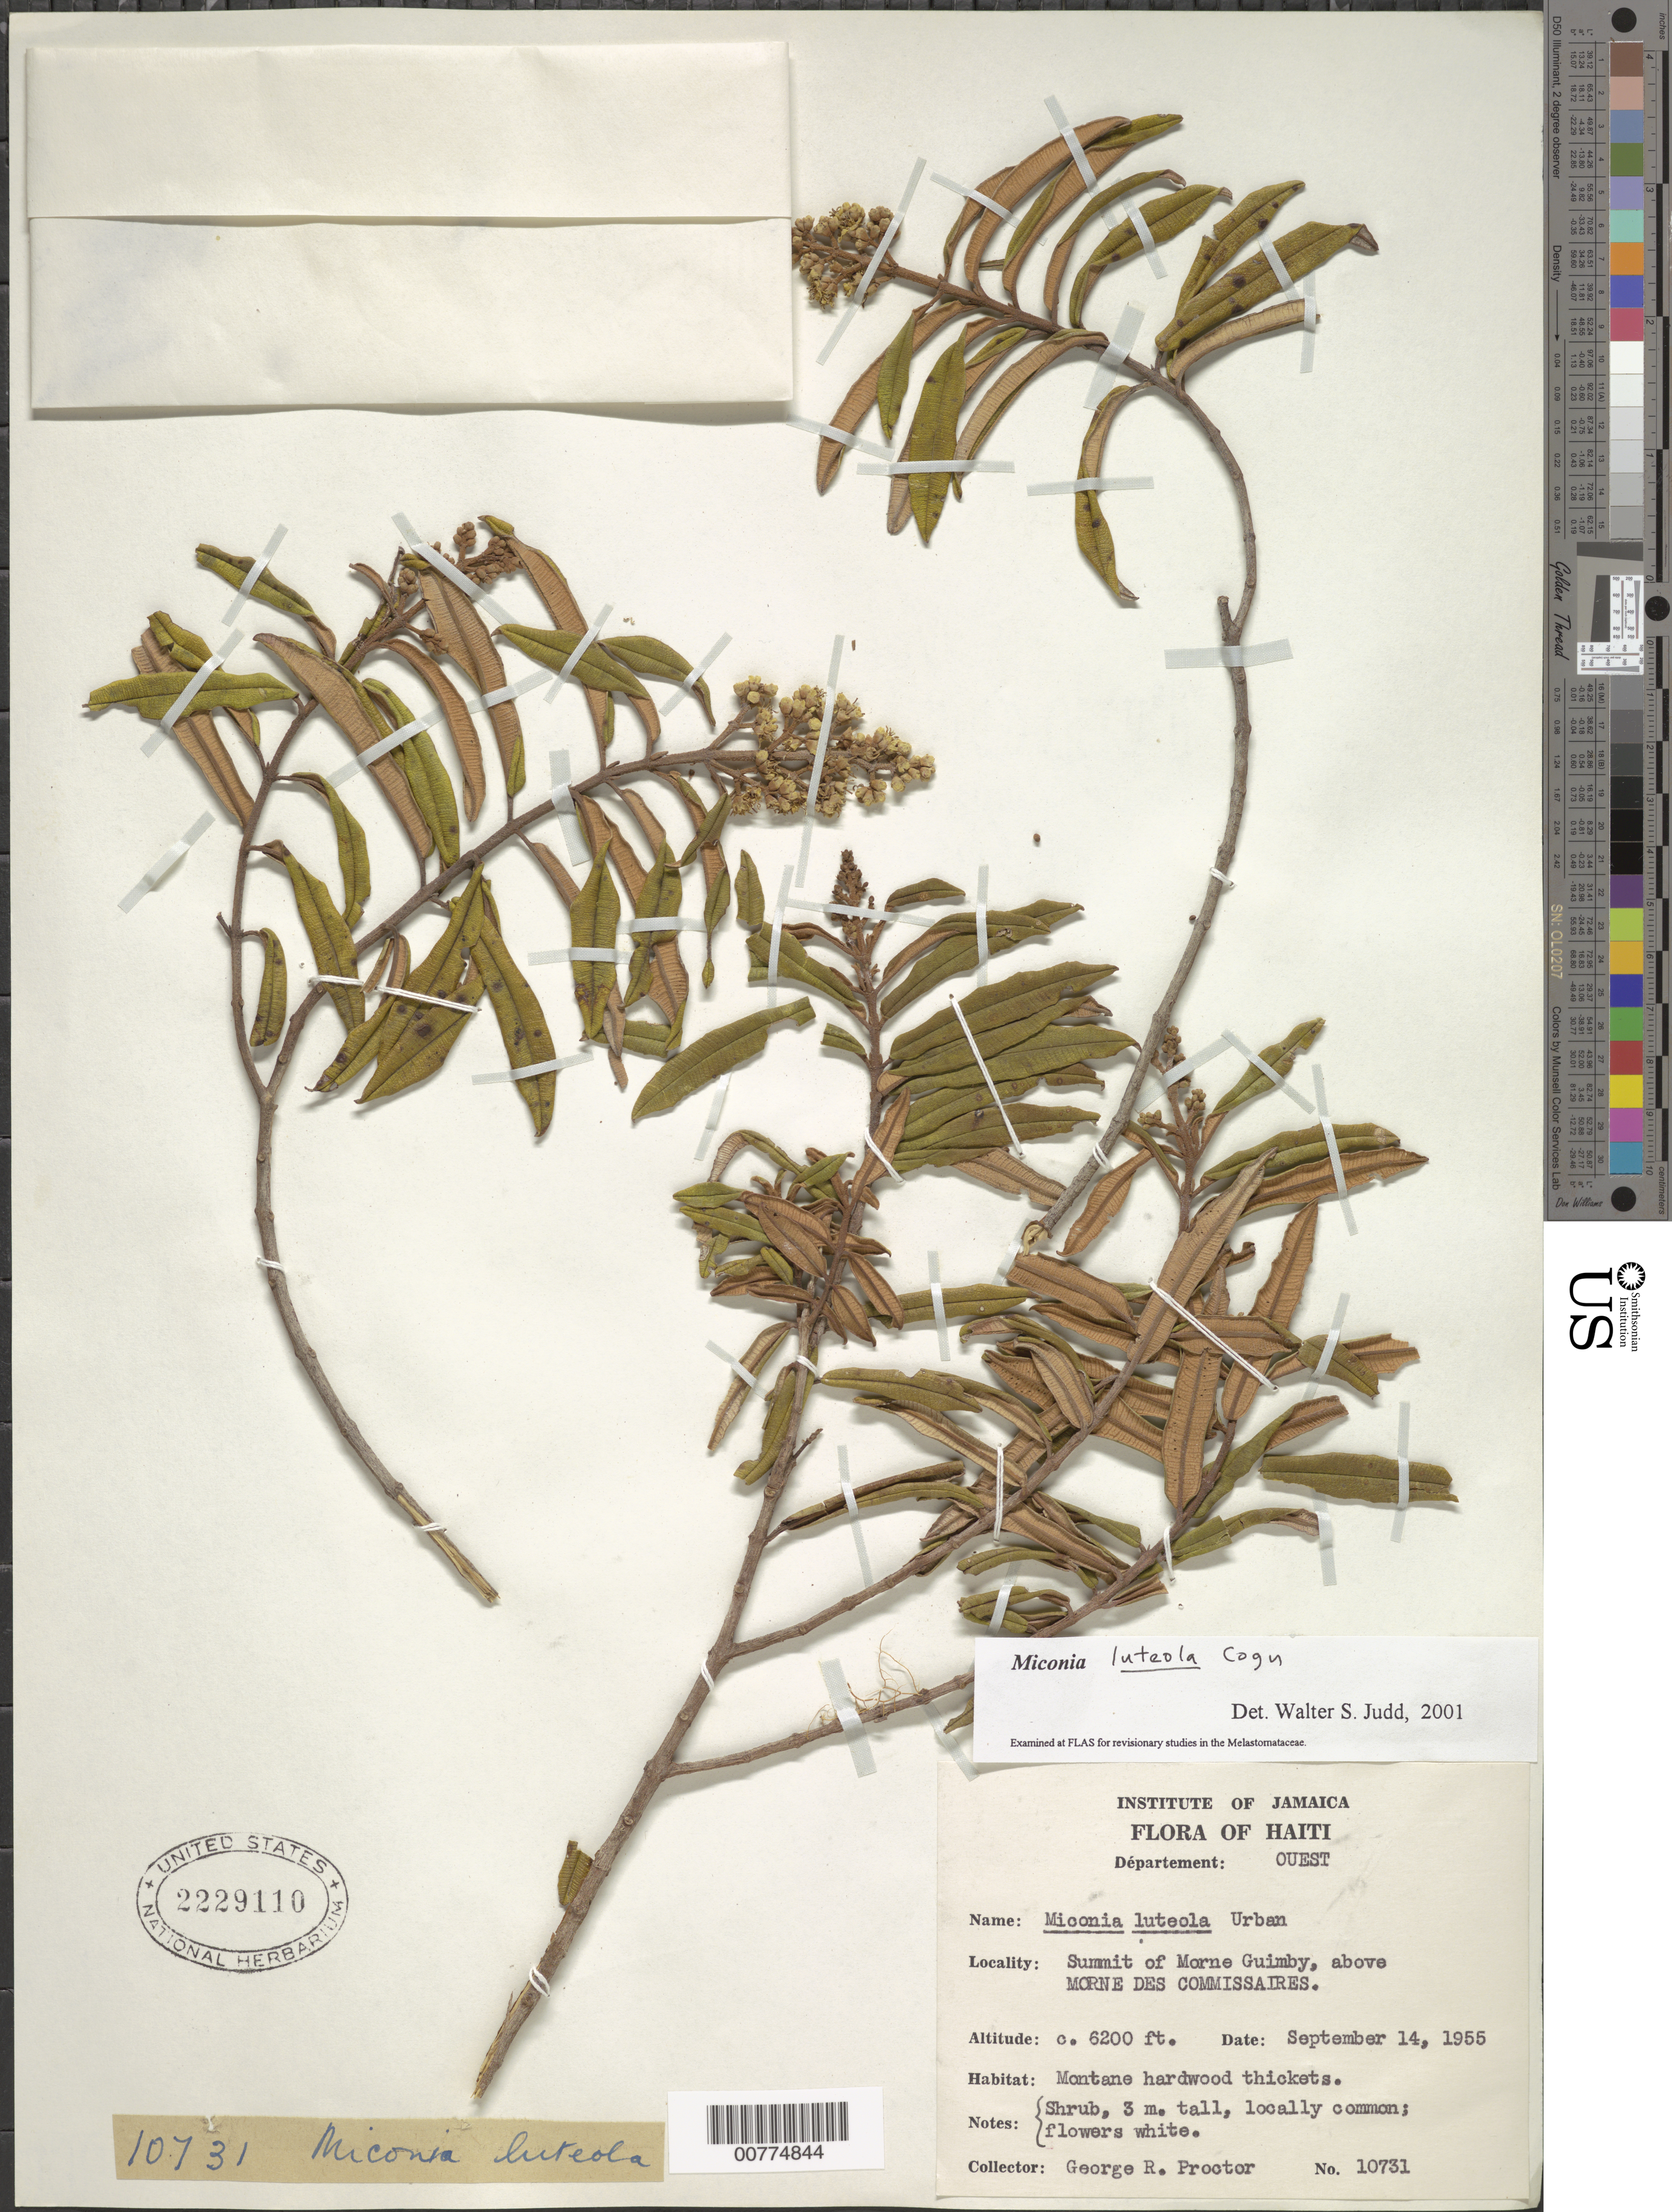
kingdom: Plantae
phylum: Tracheophyta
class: Magnoliopsida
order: Myrtales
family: Melastomataceae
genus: Miconia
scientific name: Miconia luteola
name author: Cogn.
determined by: Judd, Walter S.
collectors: G. R. Proctor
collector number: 10731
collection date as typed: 14 Sep 1955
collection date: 1955-09-14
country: Haiti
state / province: Ouest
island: Hispaniola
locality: Summit of Morne Guibly, above Morne Des Commissaires.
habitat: Montane hardwood thickets.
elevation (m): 1890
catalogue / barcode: US 2229110